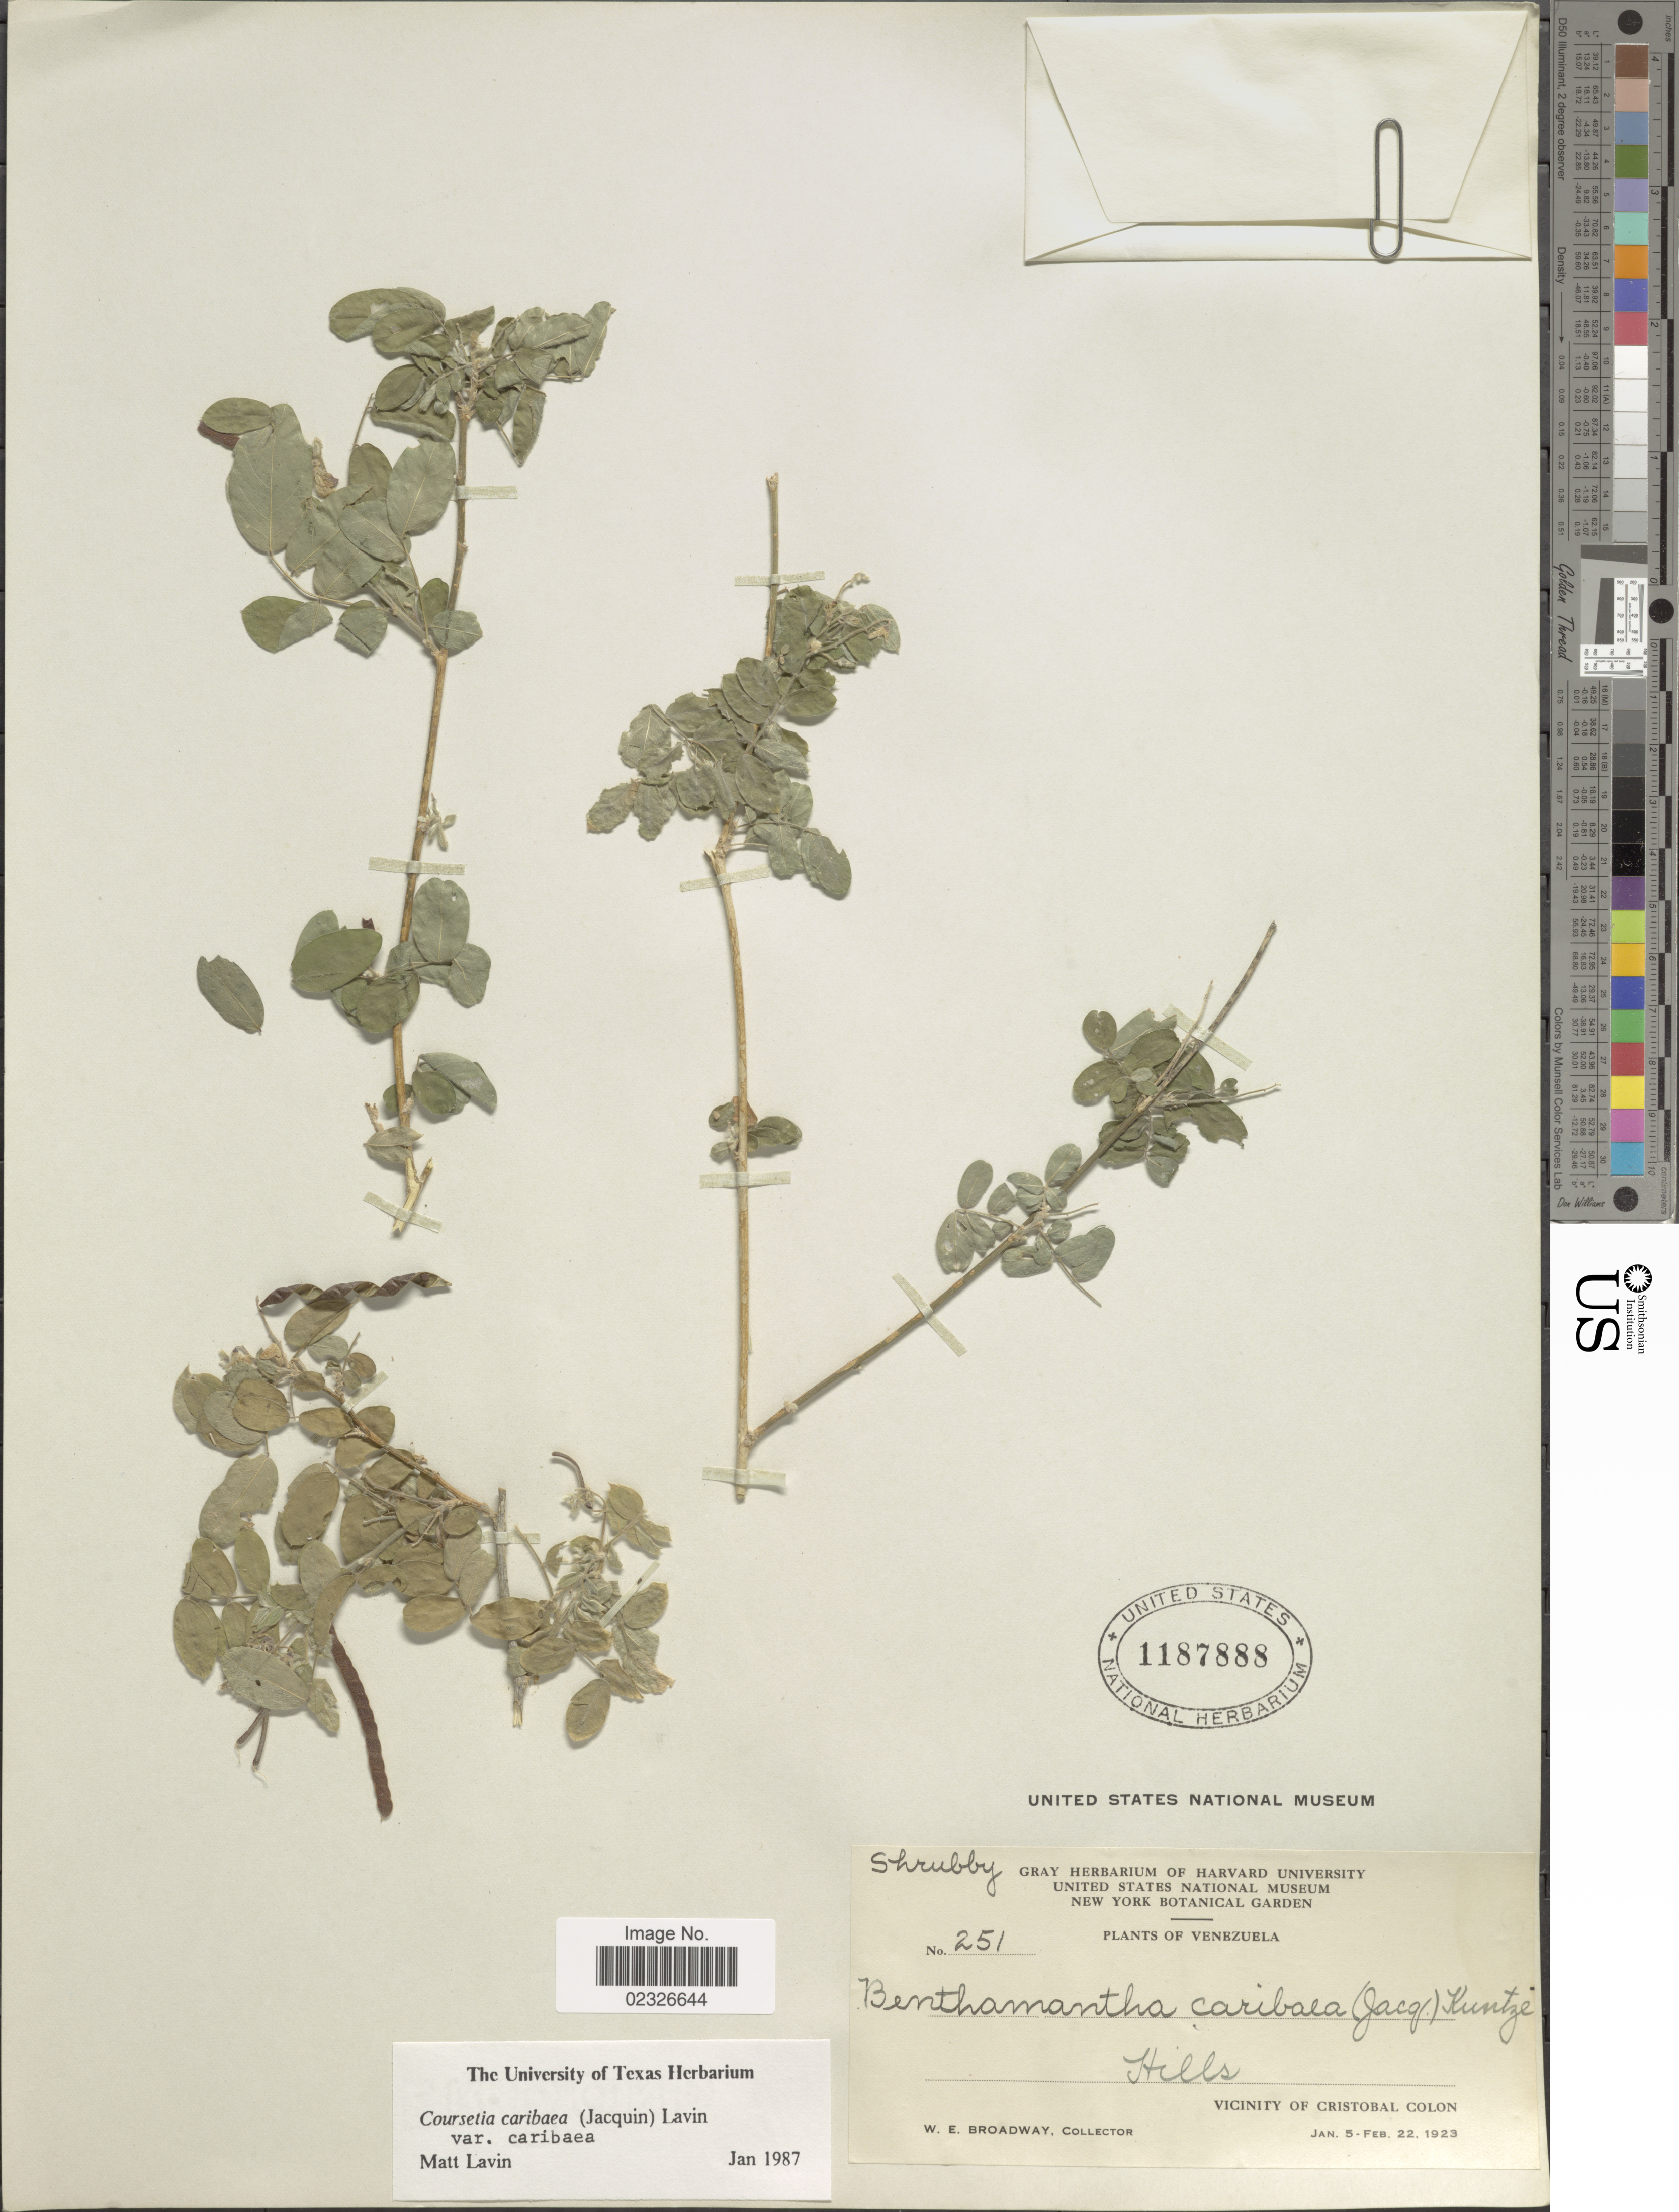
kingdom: Plantae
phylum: Tracheophyta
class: Magnoliopsida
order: Fabales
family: Fabaceae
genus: Coursetia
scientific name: Coursetia caribaea var. caribaea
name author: (Jacq.) Lavin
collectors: W. E. Broadway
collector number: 251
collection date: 1923-01-05/1923-02-22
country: Venezuela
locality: Hills. Vicinity of Cristobal Colon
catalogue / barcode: US 1187888